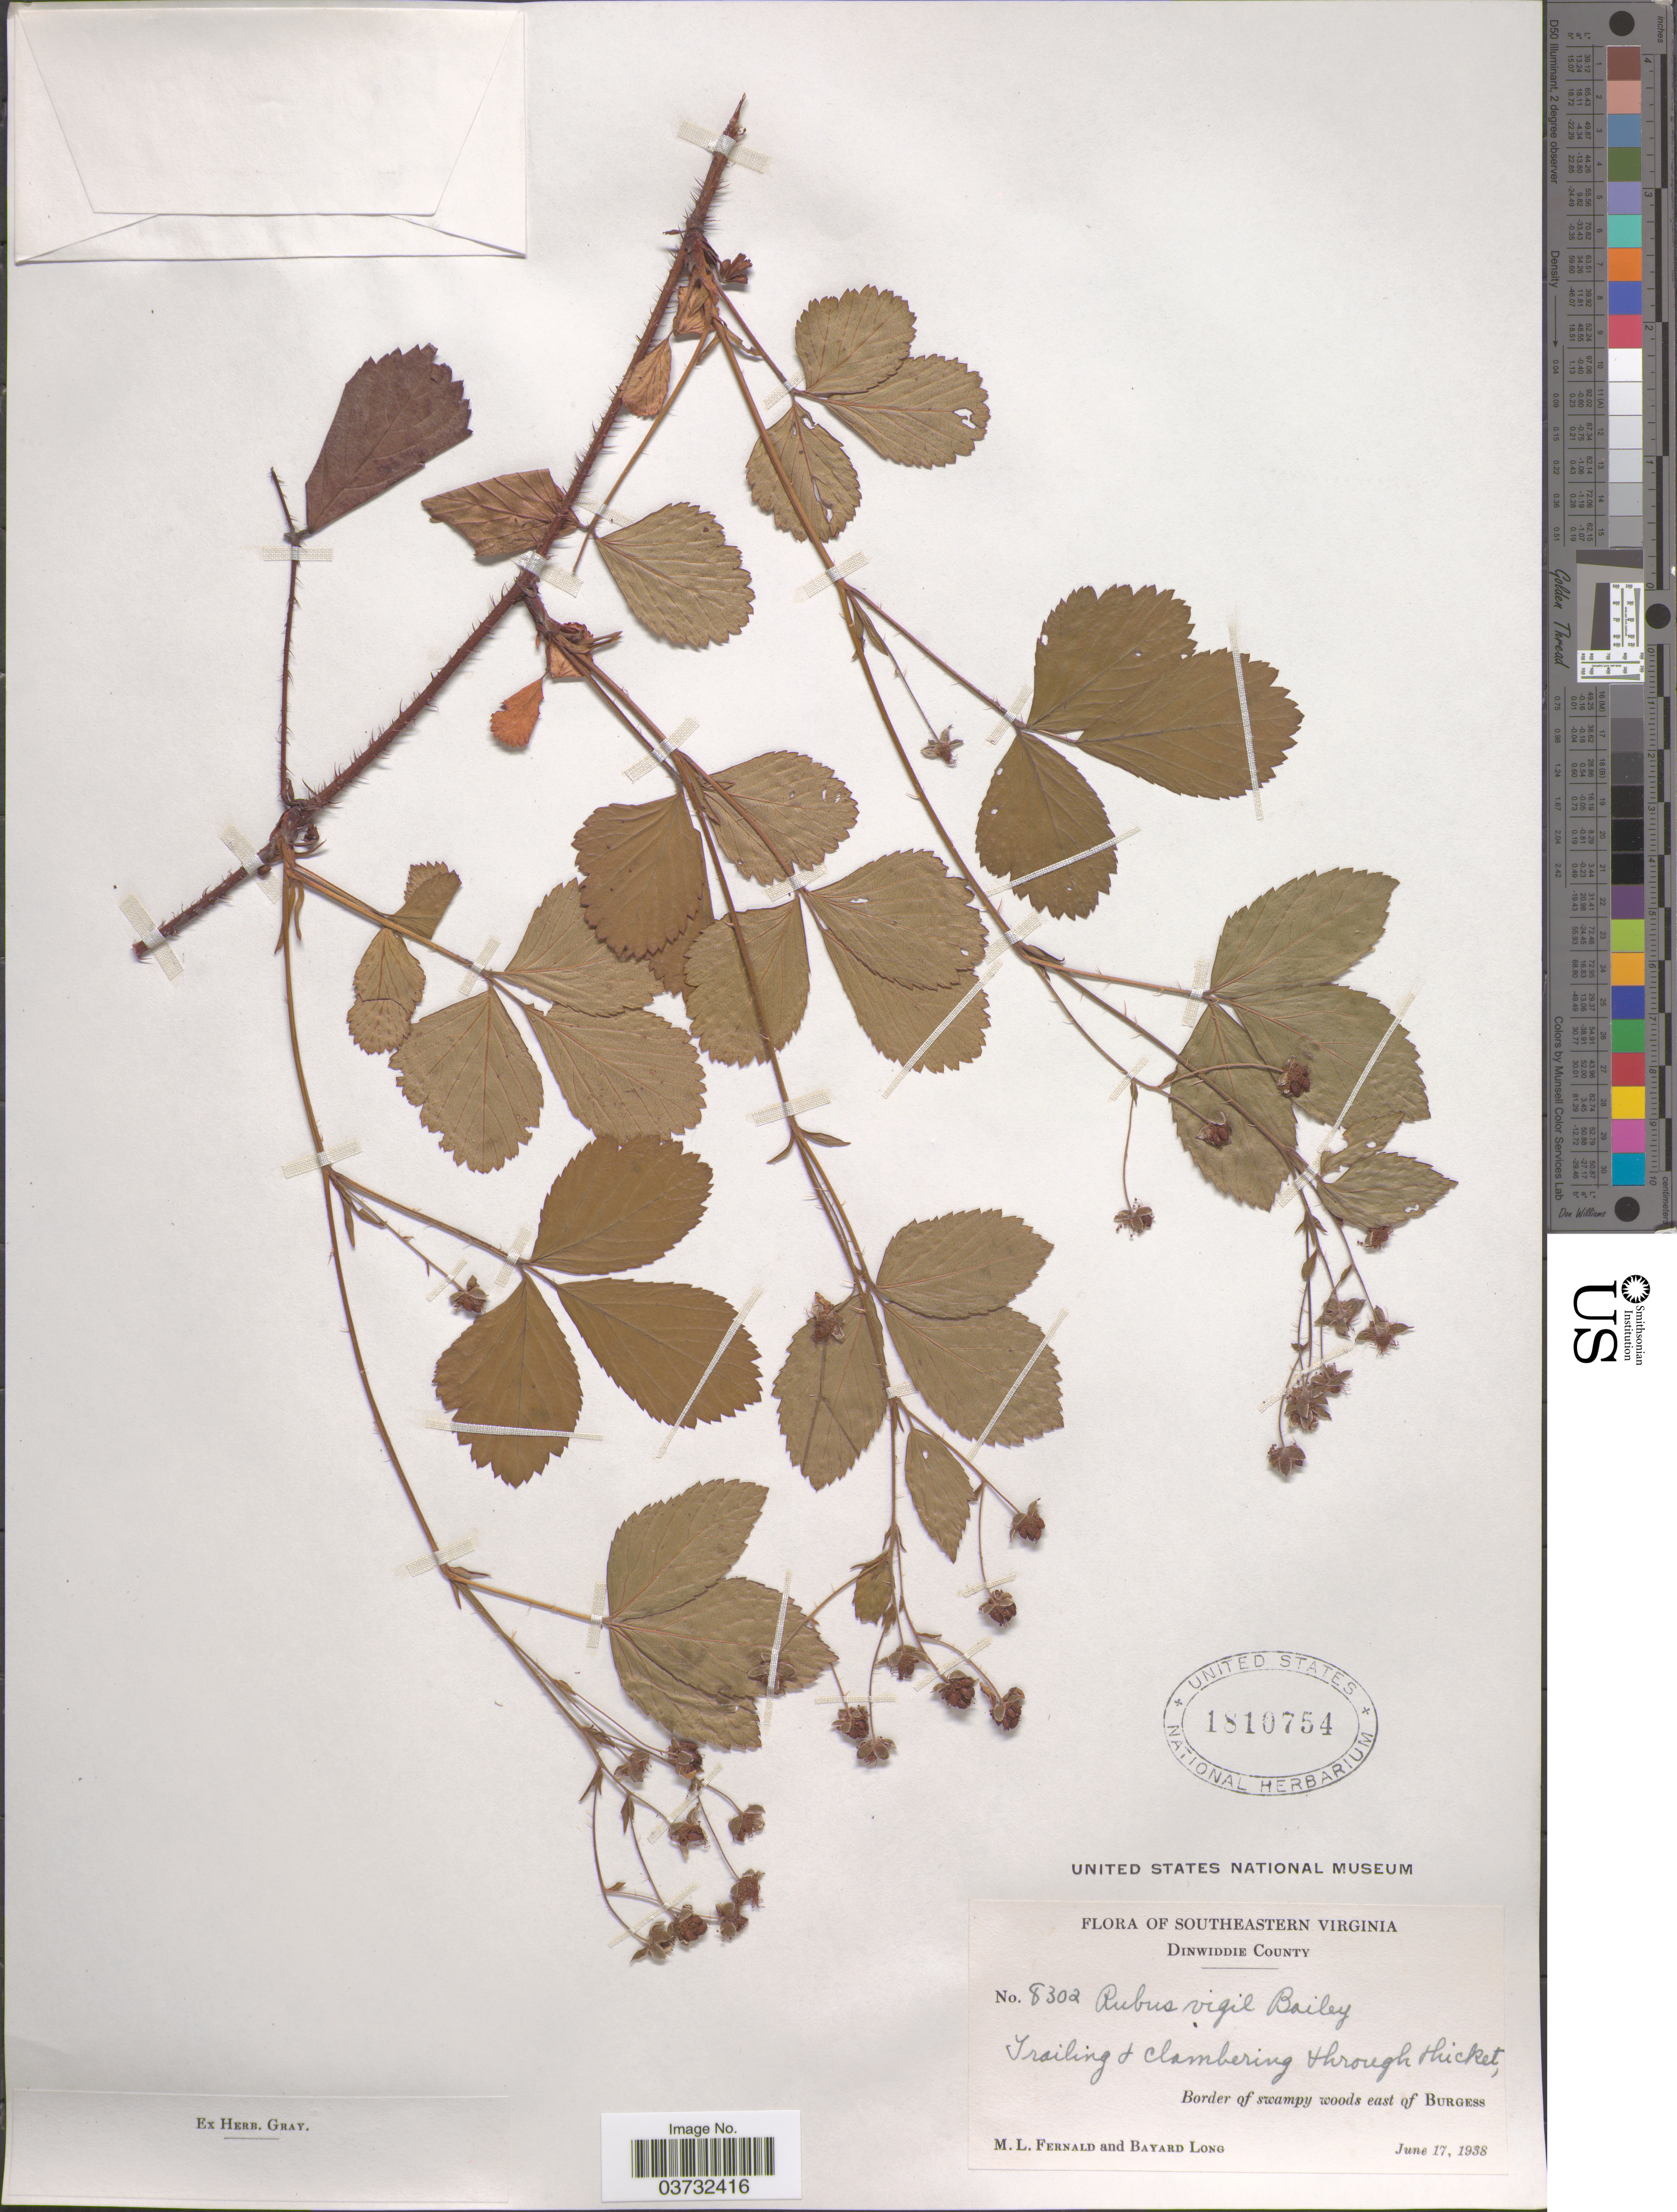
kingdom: Plantae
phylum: Tracheophyta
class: Magnoliopsida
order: Rosales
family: Rosaceae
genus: Rubus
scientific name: Rubus vigil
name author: L.H. Bailey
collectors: M. L. Fernald & B. Long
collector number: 8302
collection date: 1938-06-17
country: United States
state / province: Virginia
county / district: Dinwiddie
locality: Southeastern Virginia. Dinwiddie County. East of Burgess.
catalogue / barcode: US 1810754